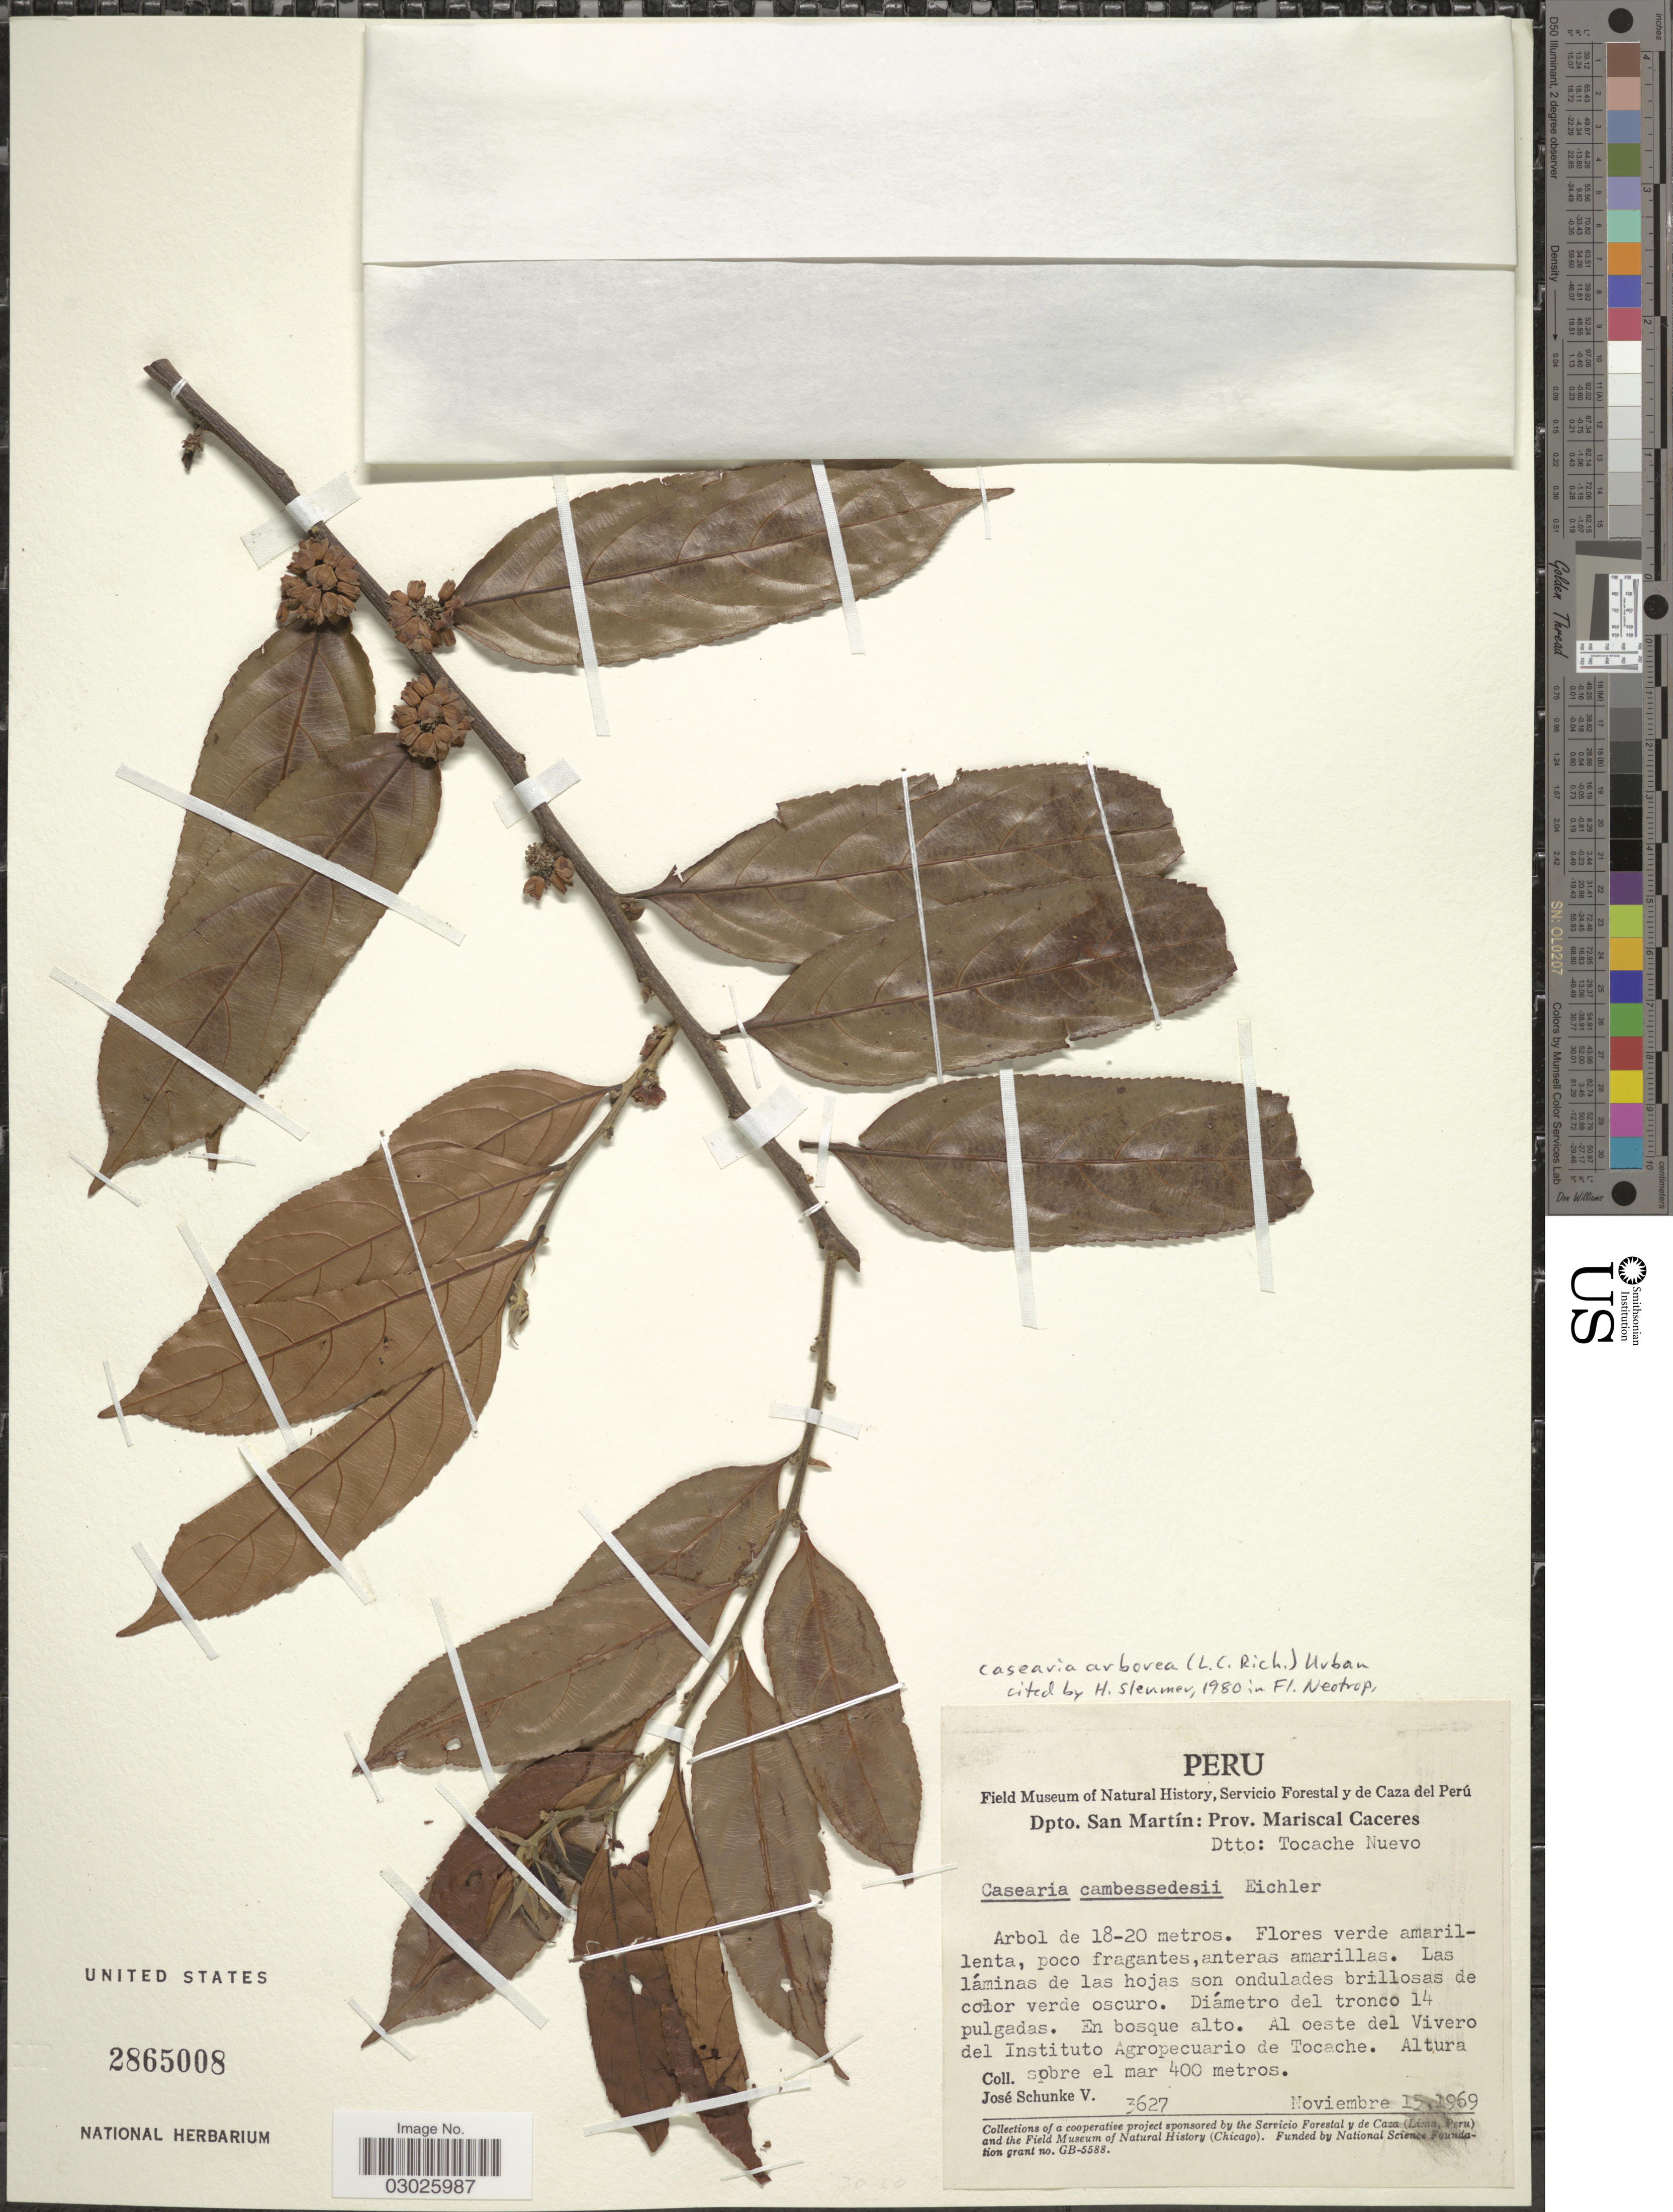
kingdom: Plantae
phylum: Tracheophyta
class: Magnoliopsida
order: Malpighiales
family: Salicaceae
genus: Casearia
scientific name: Casearia arborea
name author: (Rich.) Urb.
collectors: J. Schunke Vigo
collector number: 3627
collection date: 1969-11-15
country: Peru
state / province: San Martín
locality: Dpto. San Martín: Prov. Mariscal Caceres. Dtto: Tocache Nuevo. Al oeste del Vivero del Instituto Agropecuario de Tocache.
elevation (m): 400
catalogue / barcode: US 2865008